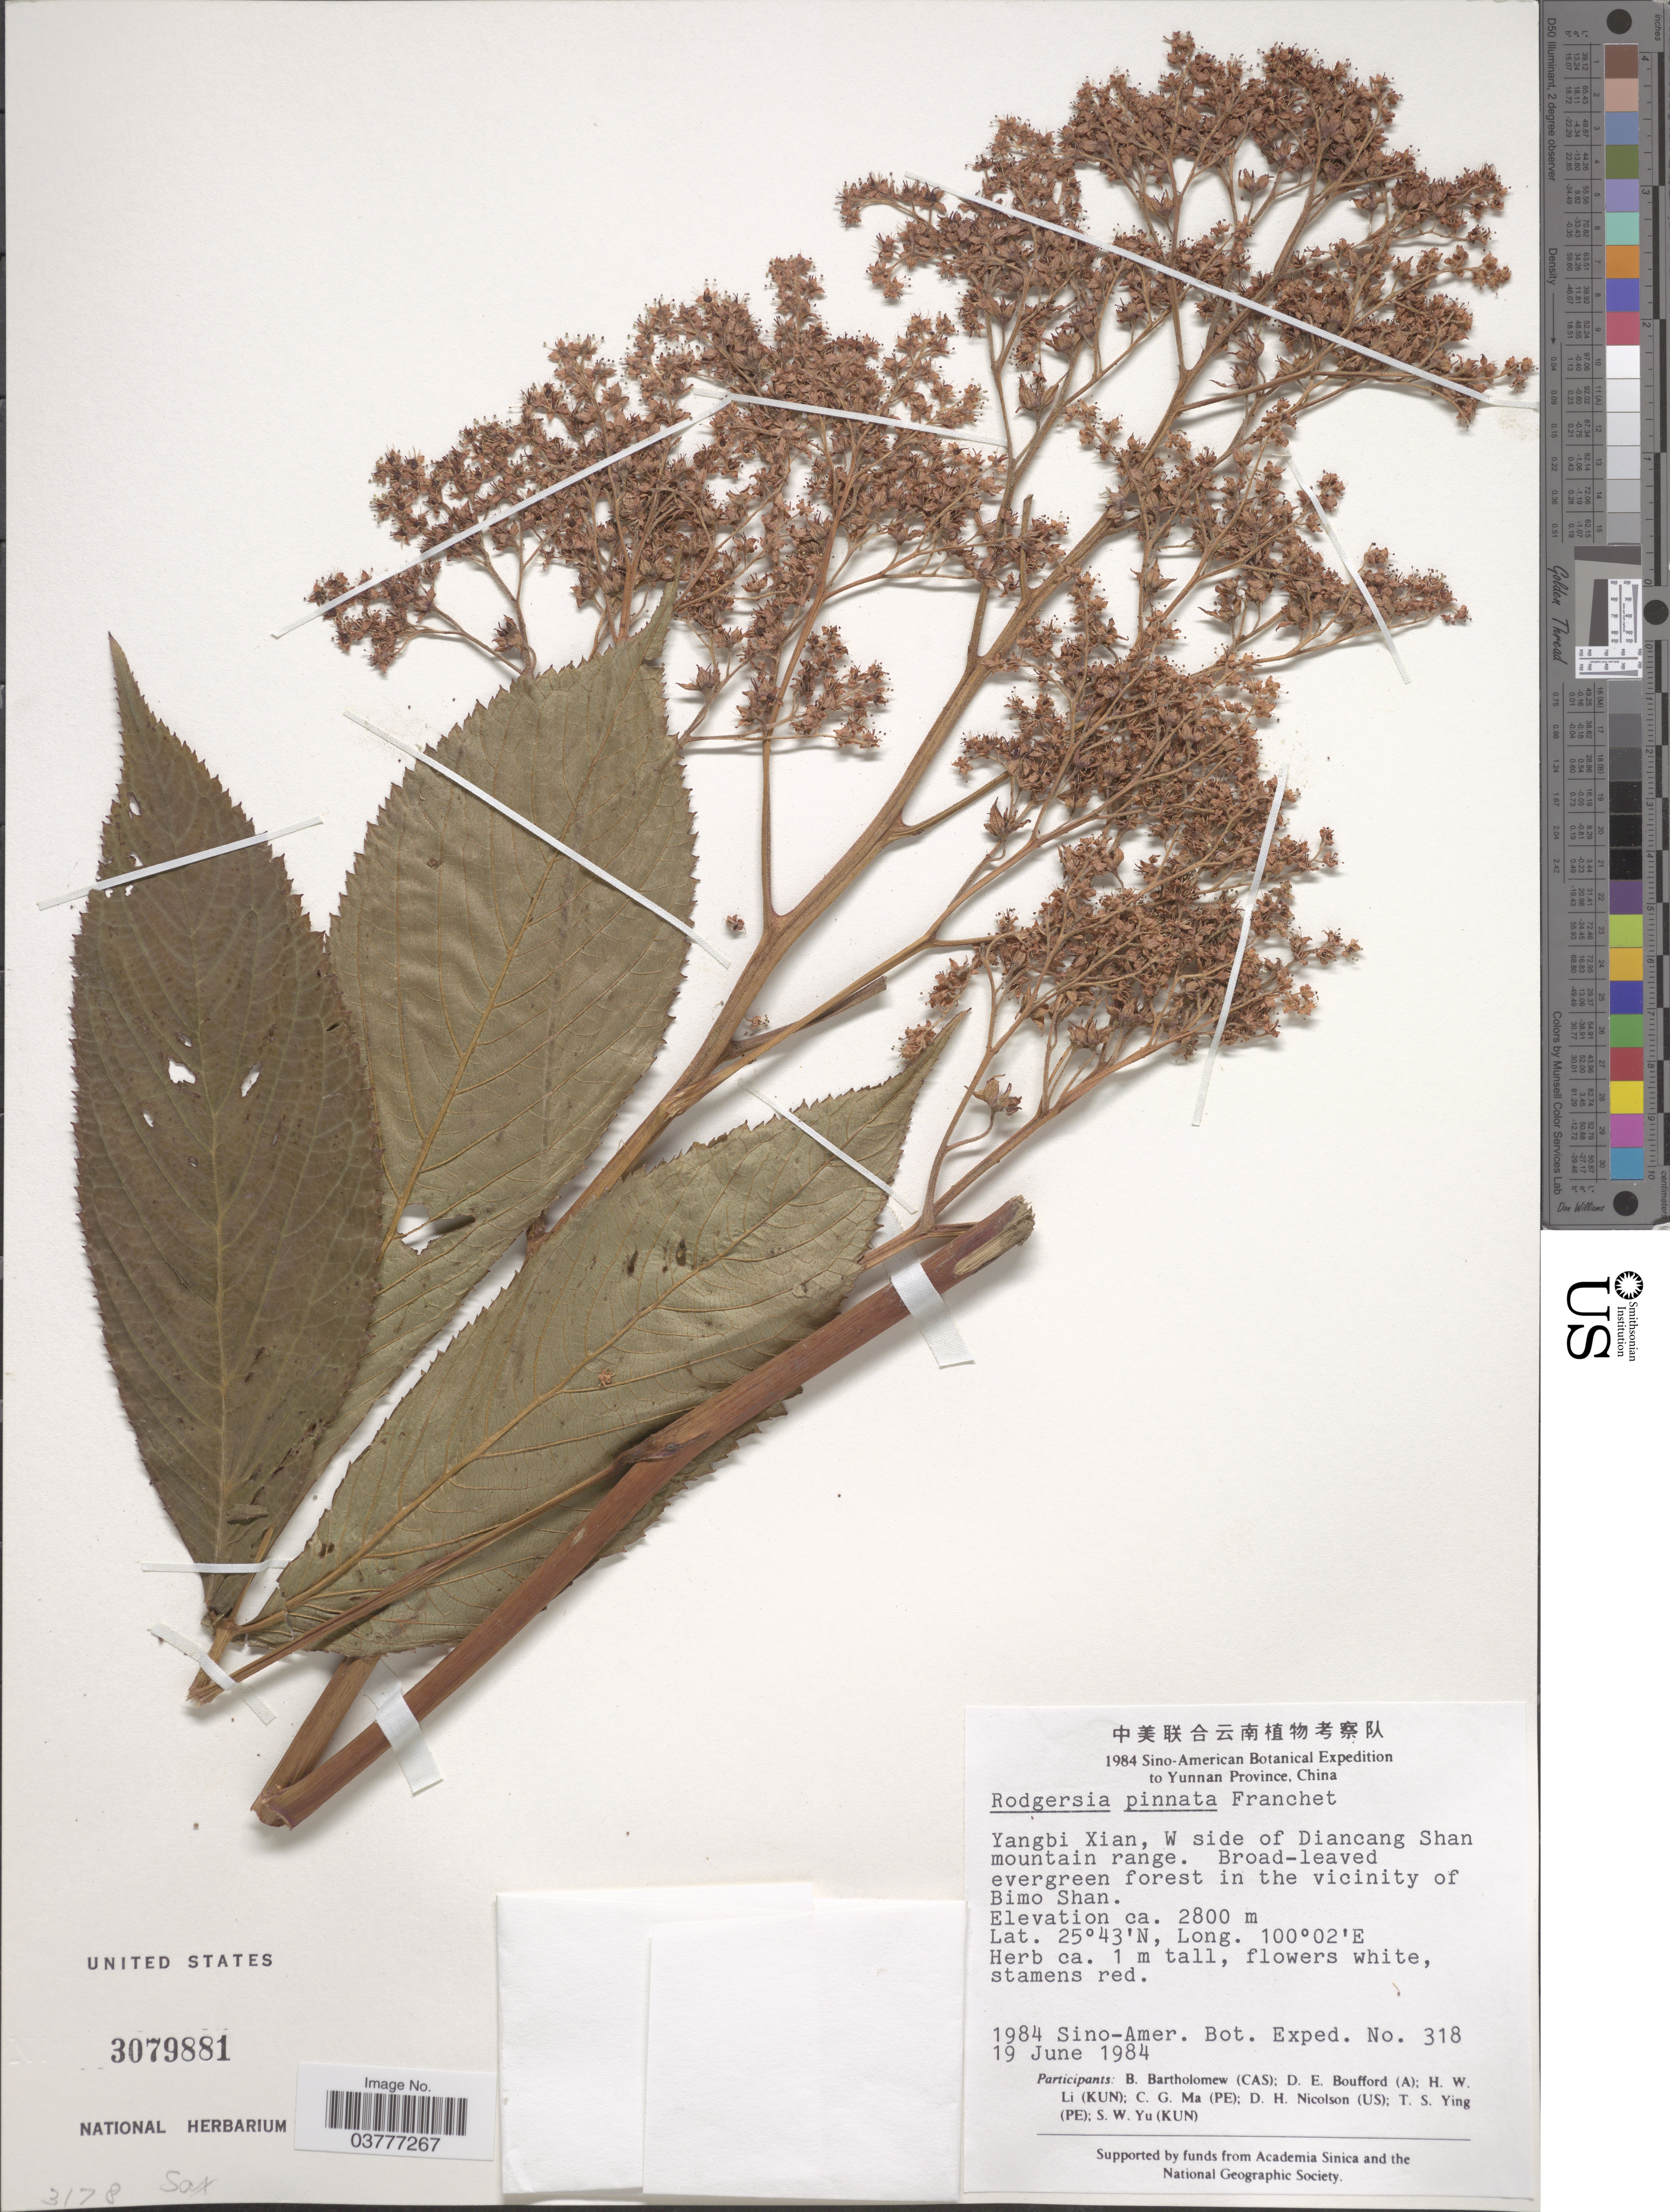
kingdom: Plantae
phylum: Tracheophyta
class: Magnoliopsida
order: Saxifragales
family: Saxifragaceae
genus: Rodgersia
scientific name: Rodgersia pinnata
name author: Franch.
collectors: Sino-Amer. Bot. Exped. 1984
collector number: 318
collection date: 1984-06-19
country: China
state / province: Yunnan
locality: Yangbi Xian, W side of Diancang Shan mountain range. Broad-leaved evergreen forest in the vicinity of Bimo Shan.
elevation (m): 2800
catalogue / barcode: US 3079881